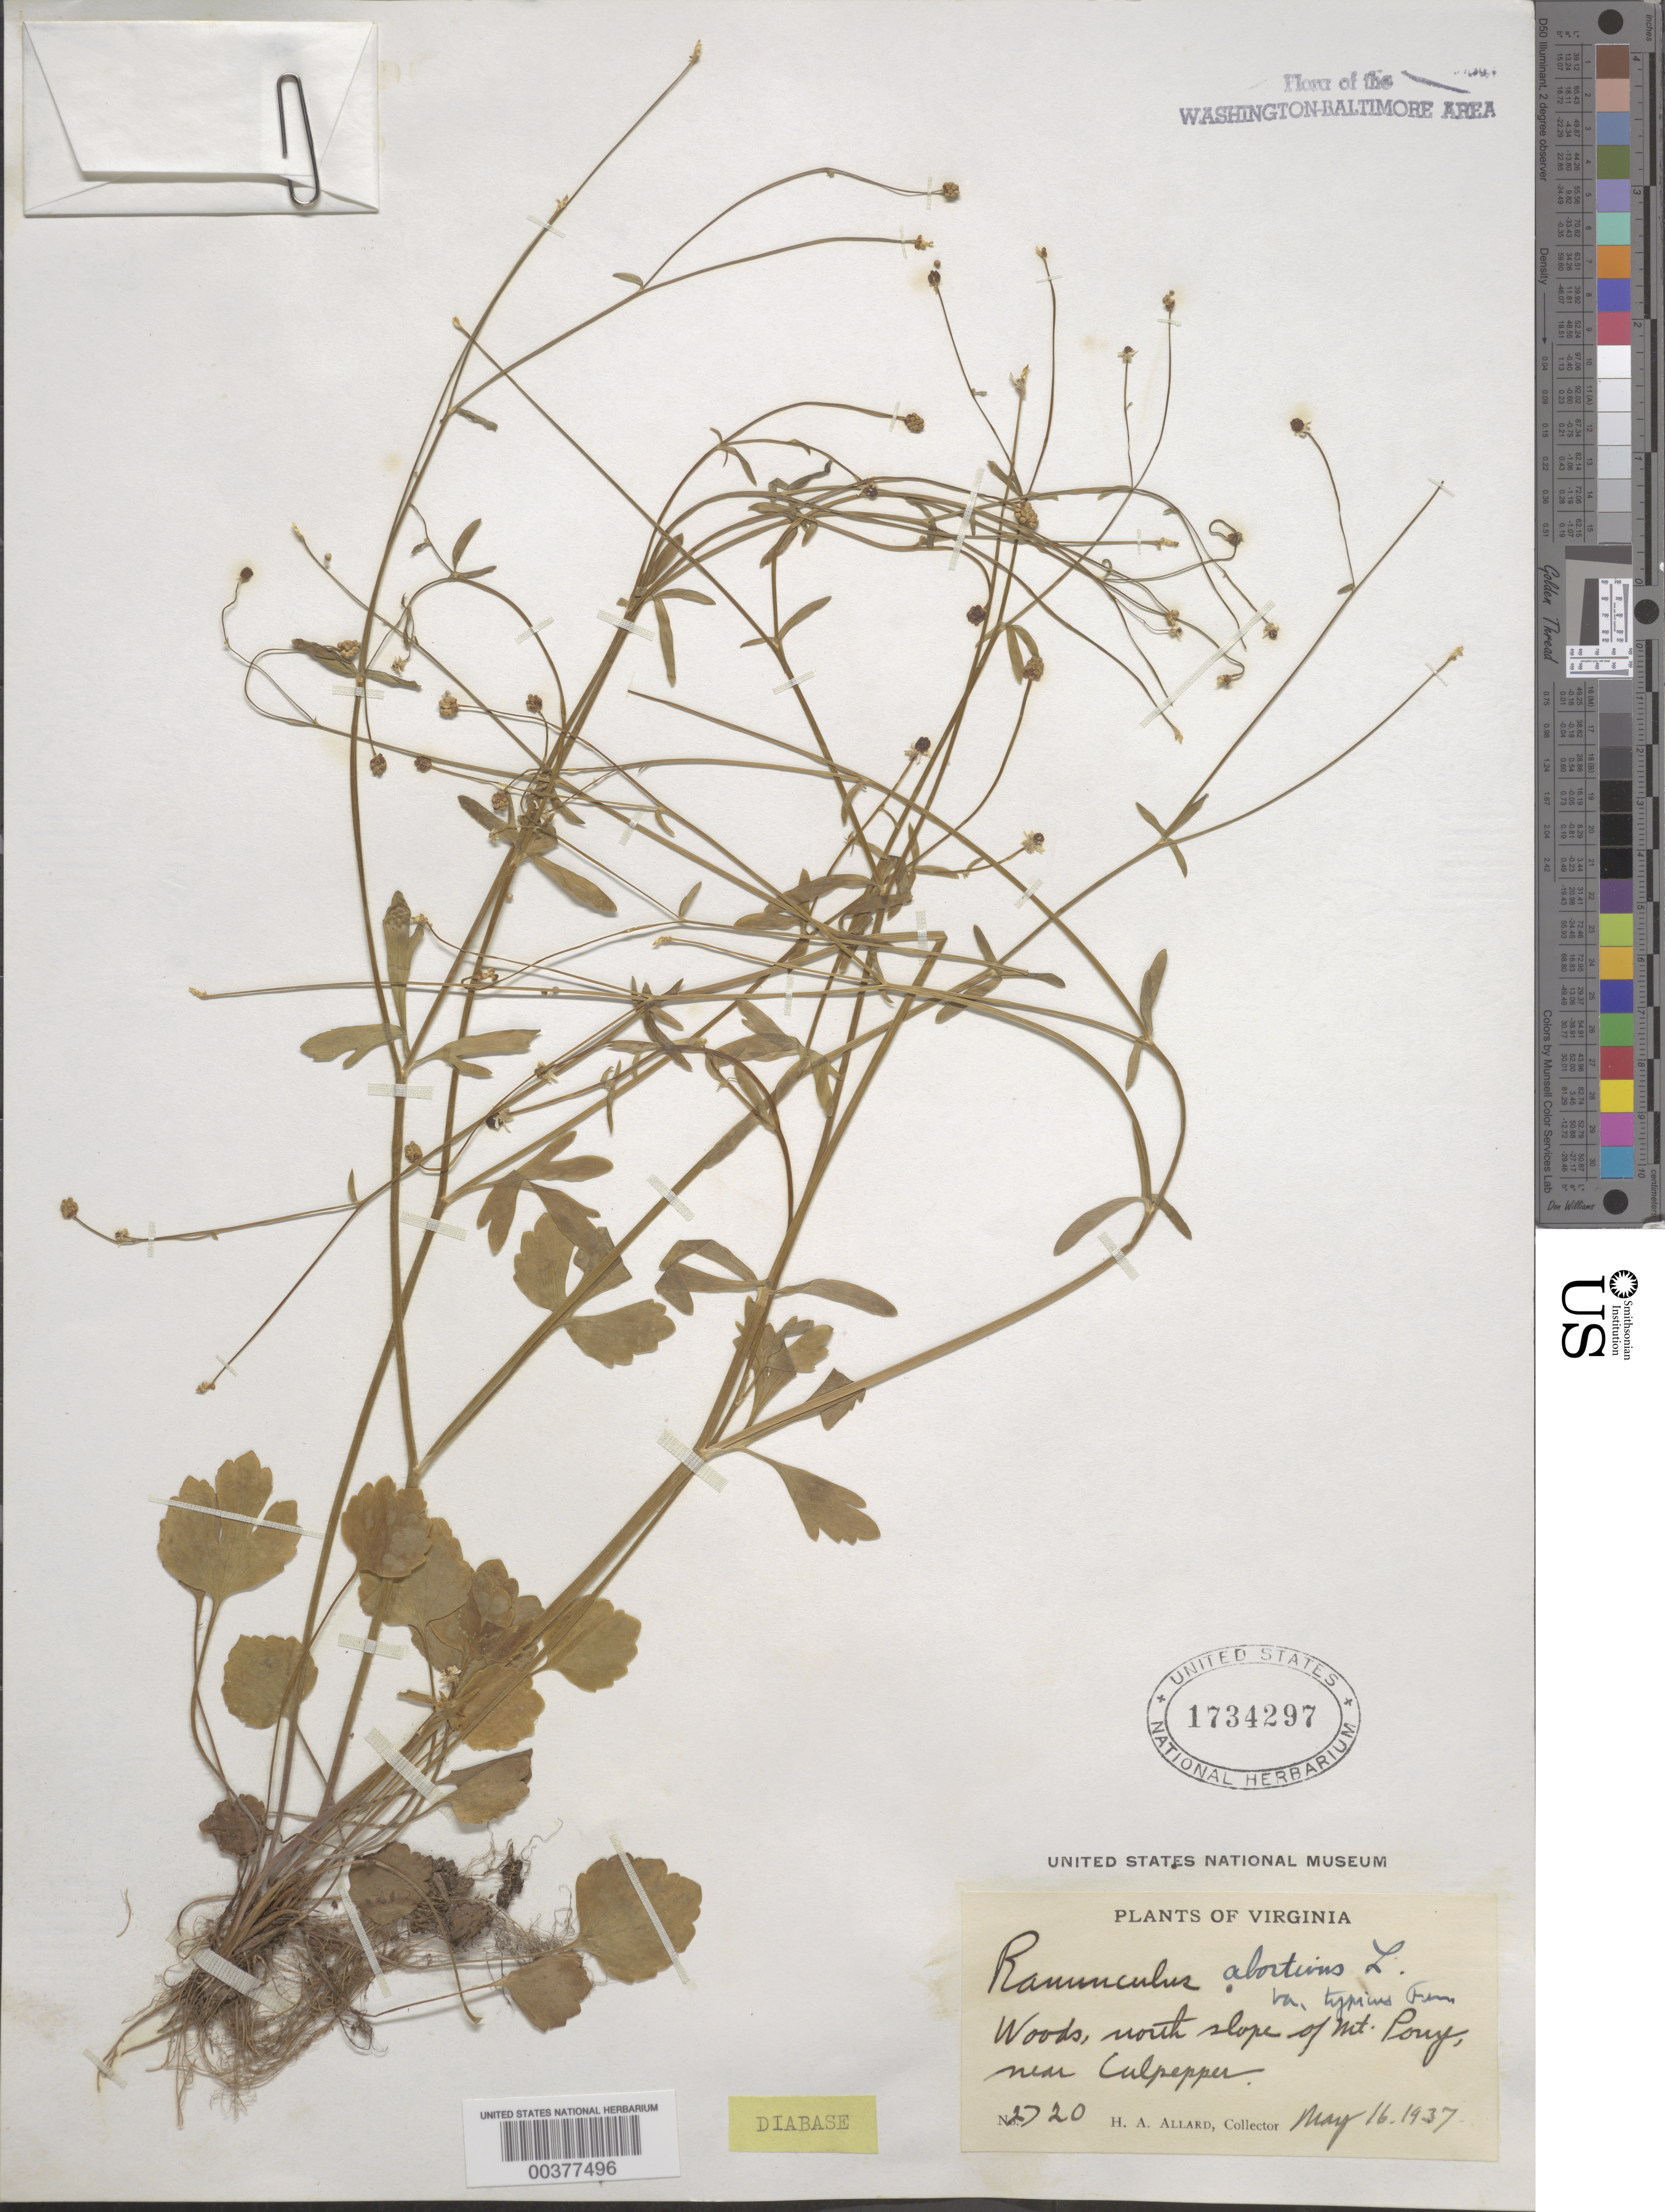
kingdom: Plantae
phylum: Tracheophyta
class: Magnoliopsida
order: Ranunculales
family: Ranunculaceae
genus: Ranunculus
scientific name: Ranunculus abortivus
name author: L.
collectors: H. A. Allard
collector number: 2720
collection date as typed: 16 May 1937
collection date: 1937-05-16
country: United States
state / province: Virginia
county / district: Culpeper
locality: Mount Pony, south of Culpepper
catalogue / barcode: US 1734297